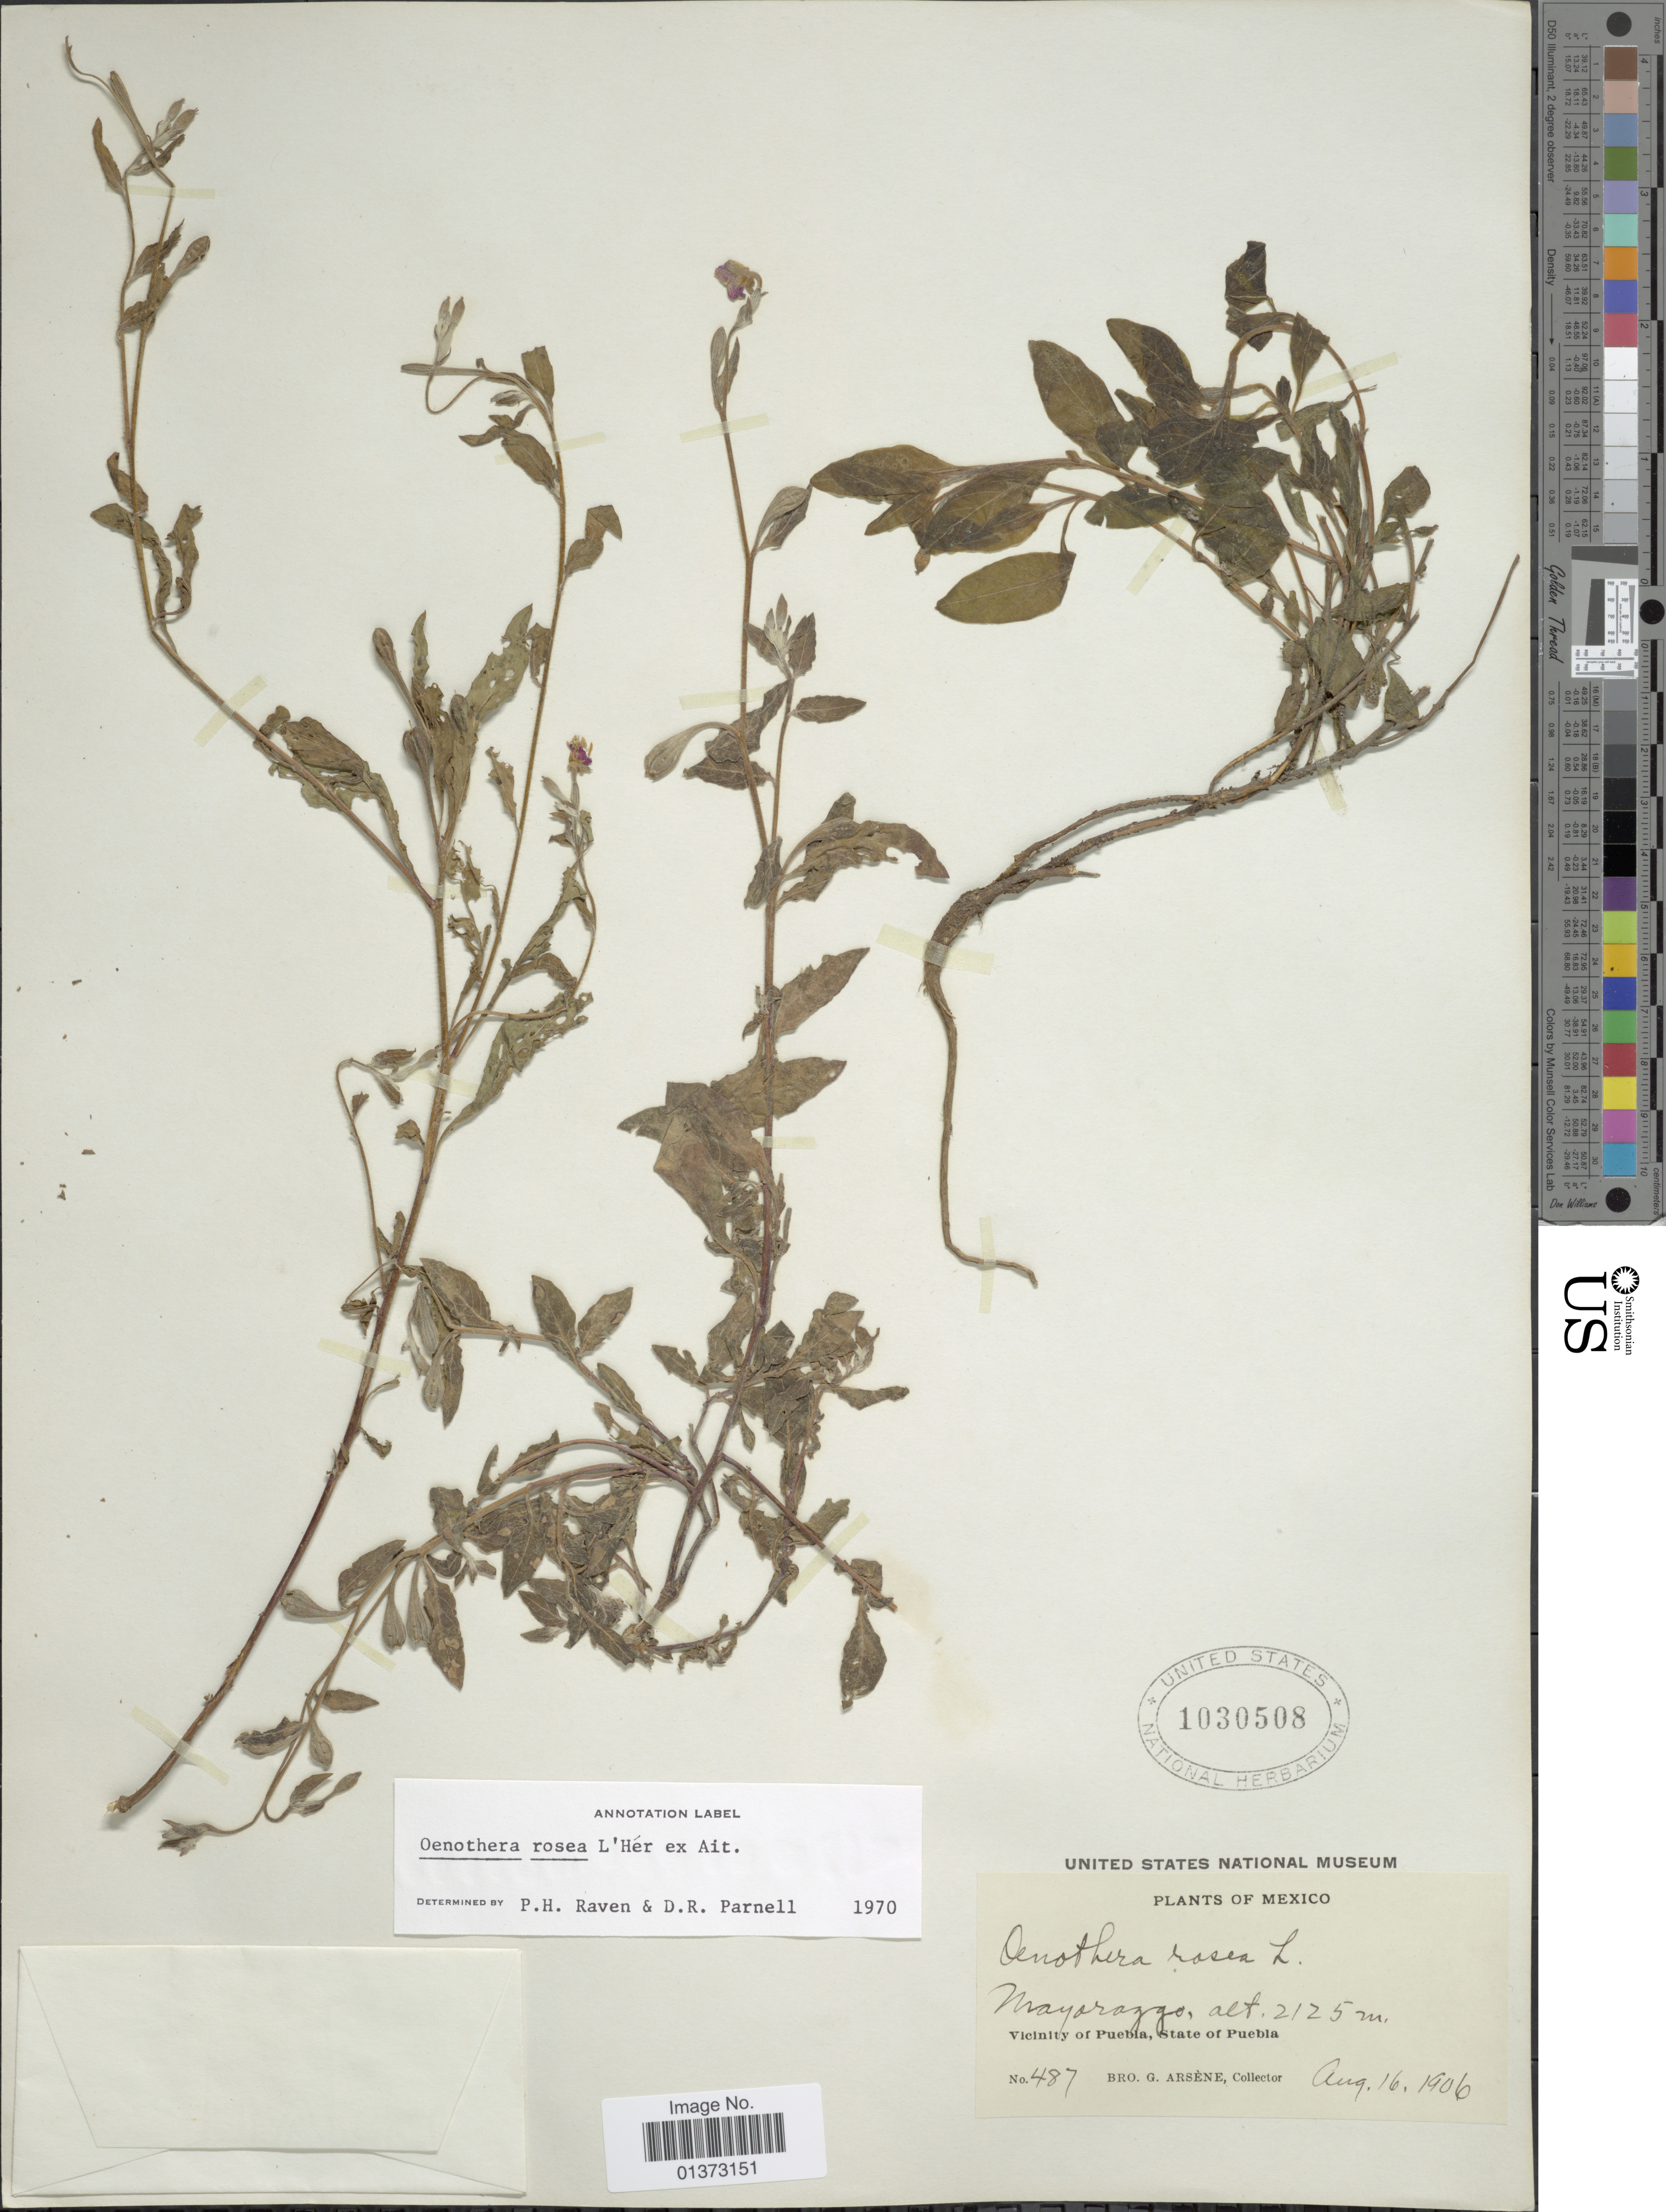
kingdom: Plantae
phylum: Tracheophyta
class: Magnoliopsida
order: Myrtales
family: Onagraceae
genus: Oenothera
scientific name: Oenothera rosea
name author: L'Hér. ex Aiton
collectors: Bro. G. Arsène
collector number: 487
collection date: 1906-08-16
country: Mexico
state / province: Puebla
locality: Mayorazgo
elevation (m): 2125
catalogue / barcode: US 1030508